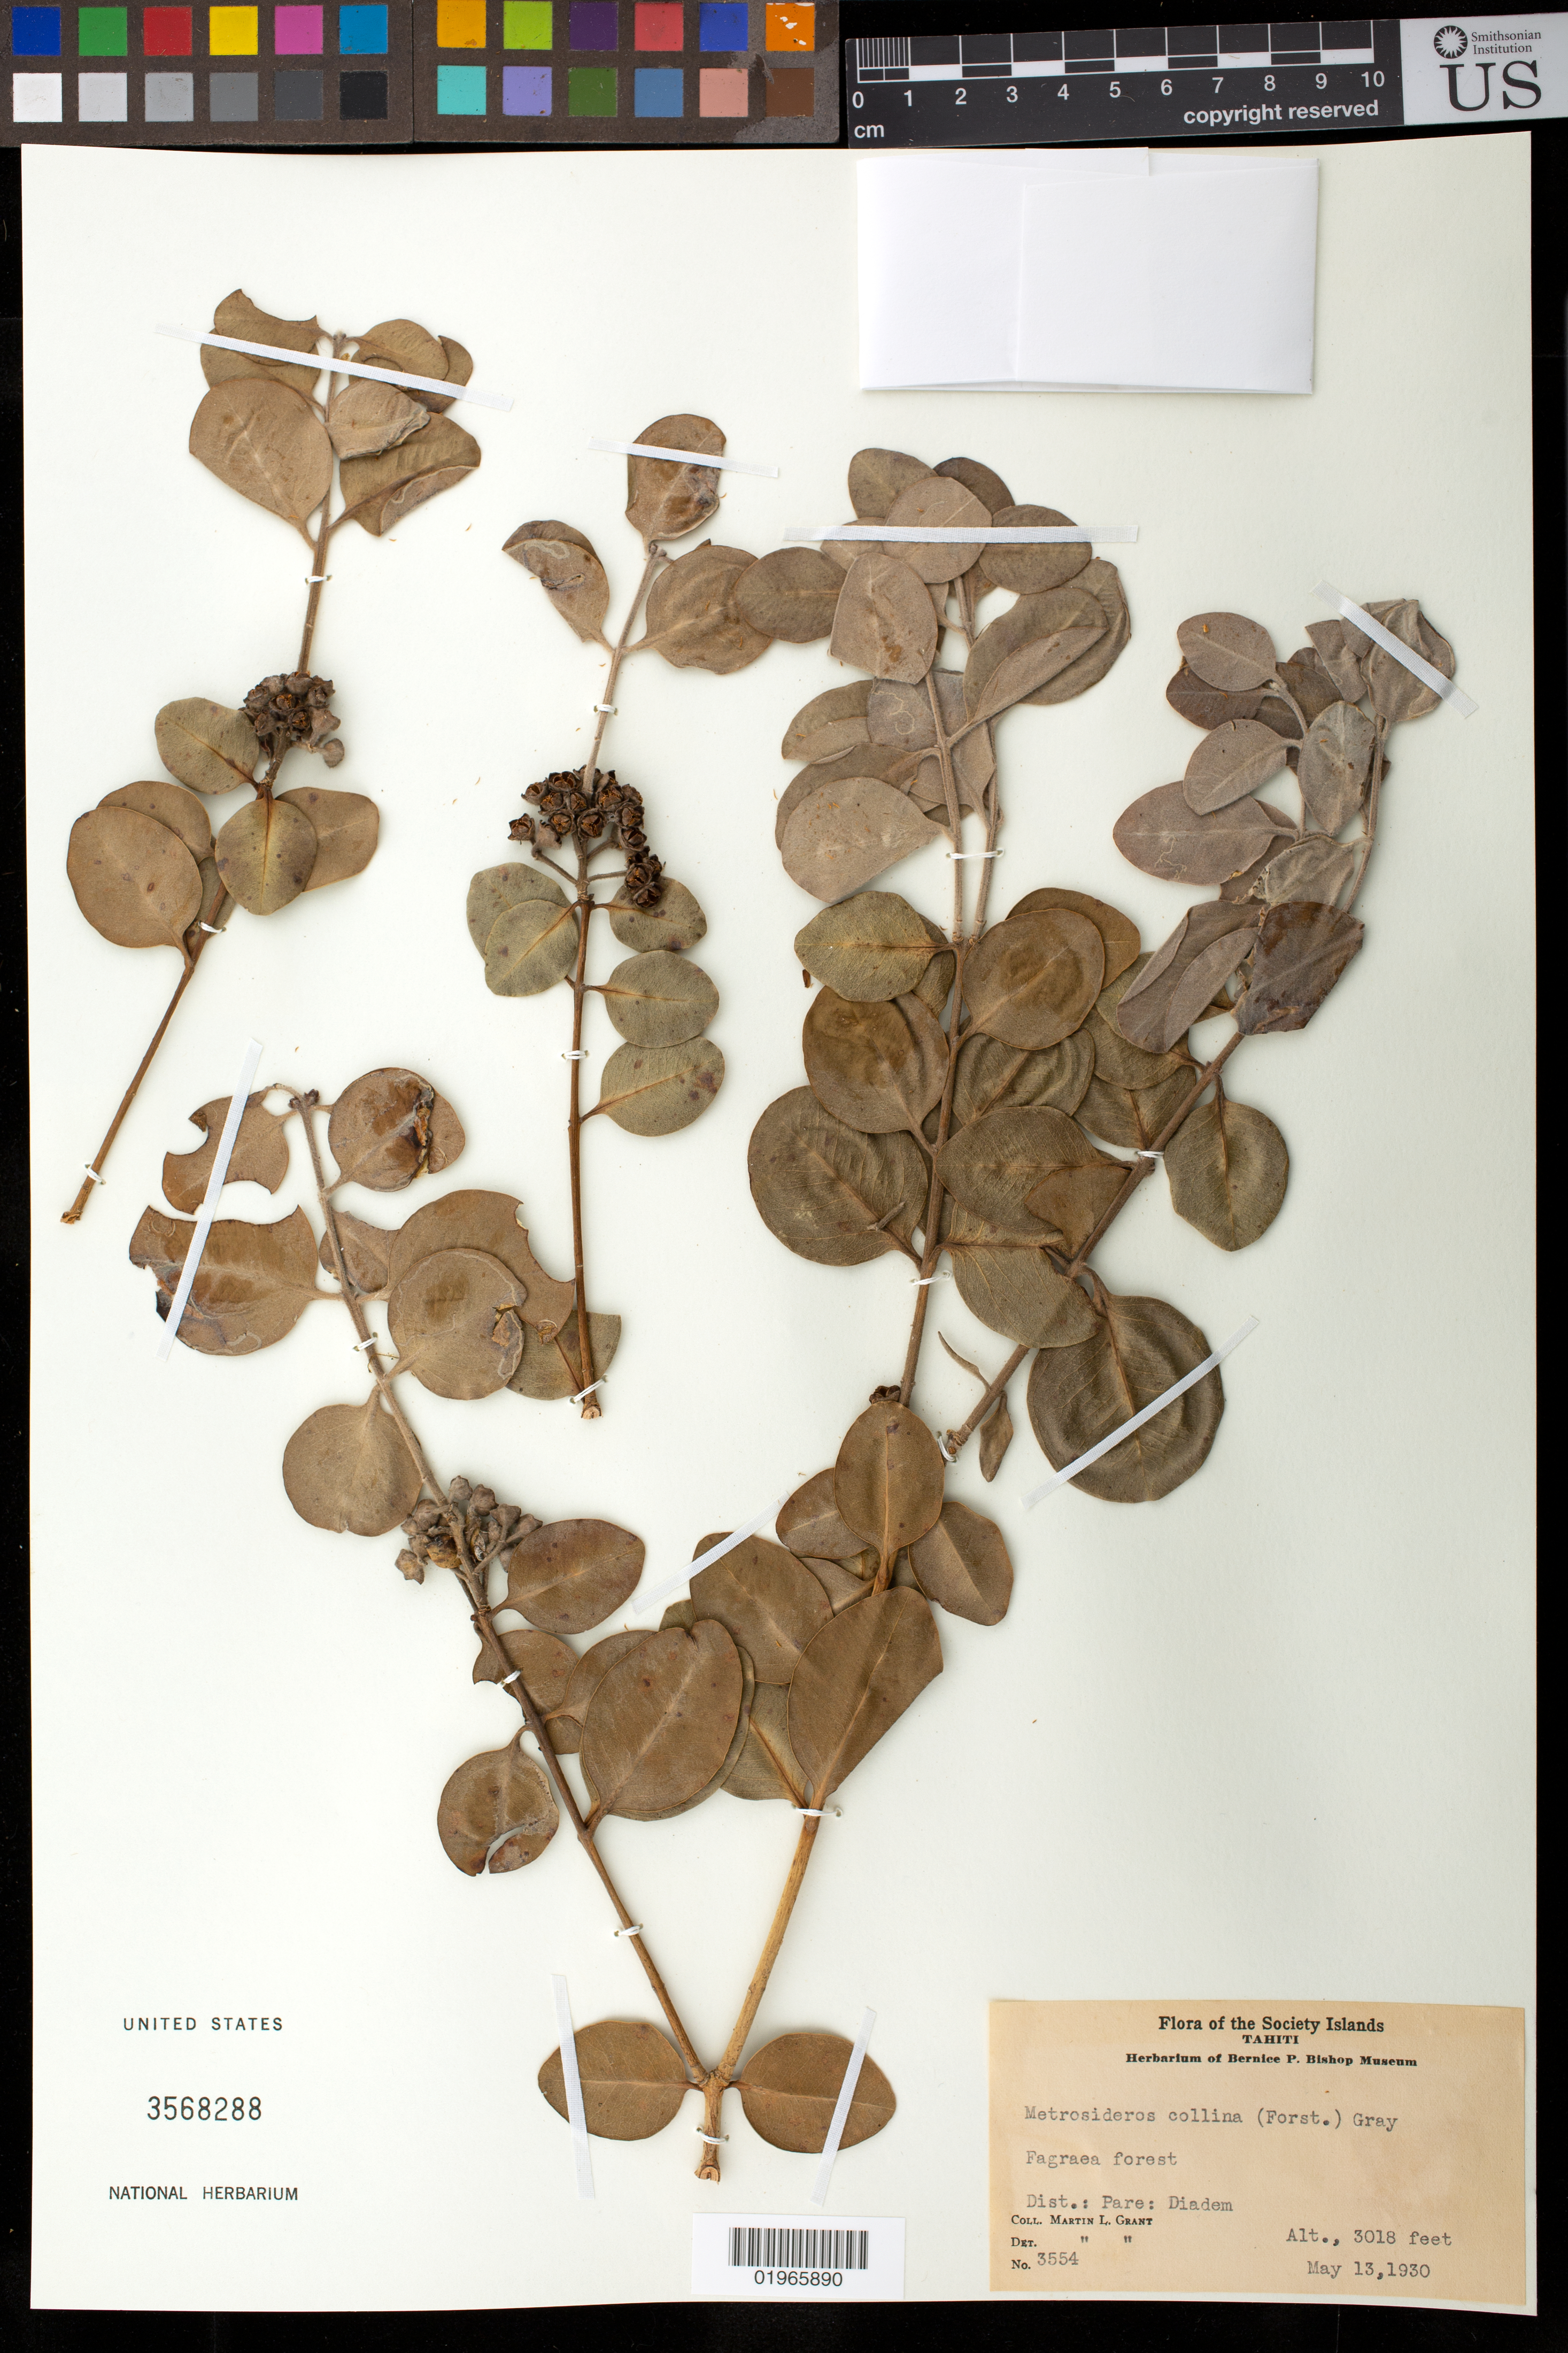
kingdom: Plantae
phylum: Tracheophyta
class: Magnoliopsida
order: Myrtales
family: Myrtaceae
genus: Metrosideros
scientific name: Metrosideros collina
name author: (J.R. Forst. & G. Forst.) A. Gray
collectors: M. L. Grant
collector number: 3554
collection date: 1930-05-13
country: French Polynesia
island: Tahiti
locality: Diadem, Distr: Pare.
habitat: Forest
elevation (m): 920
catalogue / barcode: US 3568288